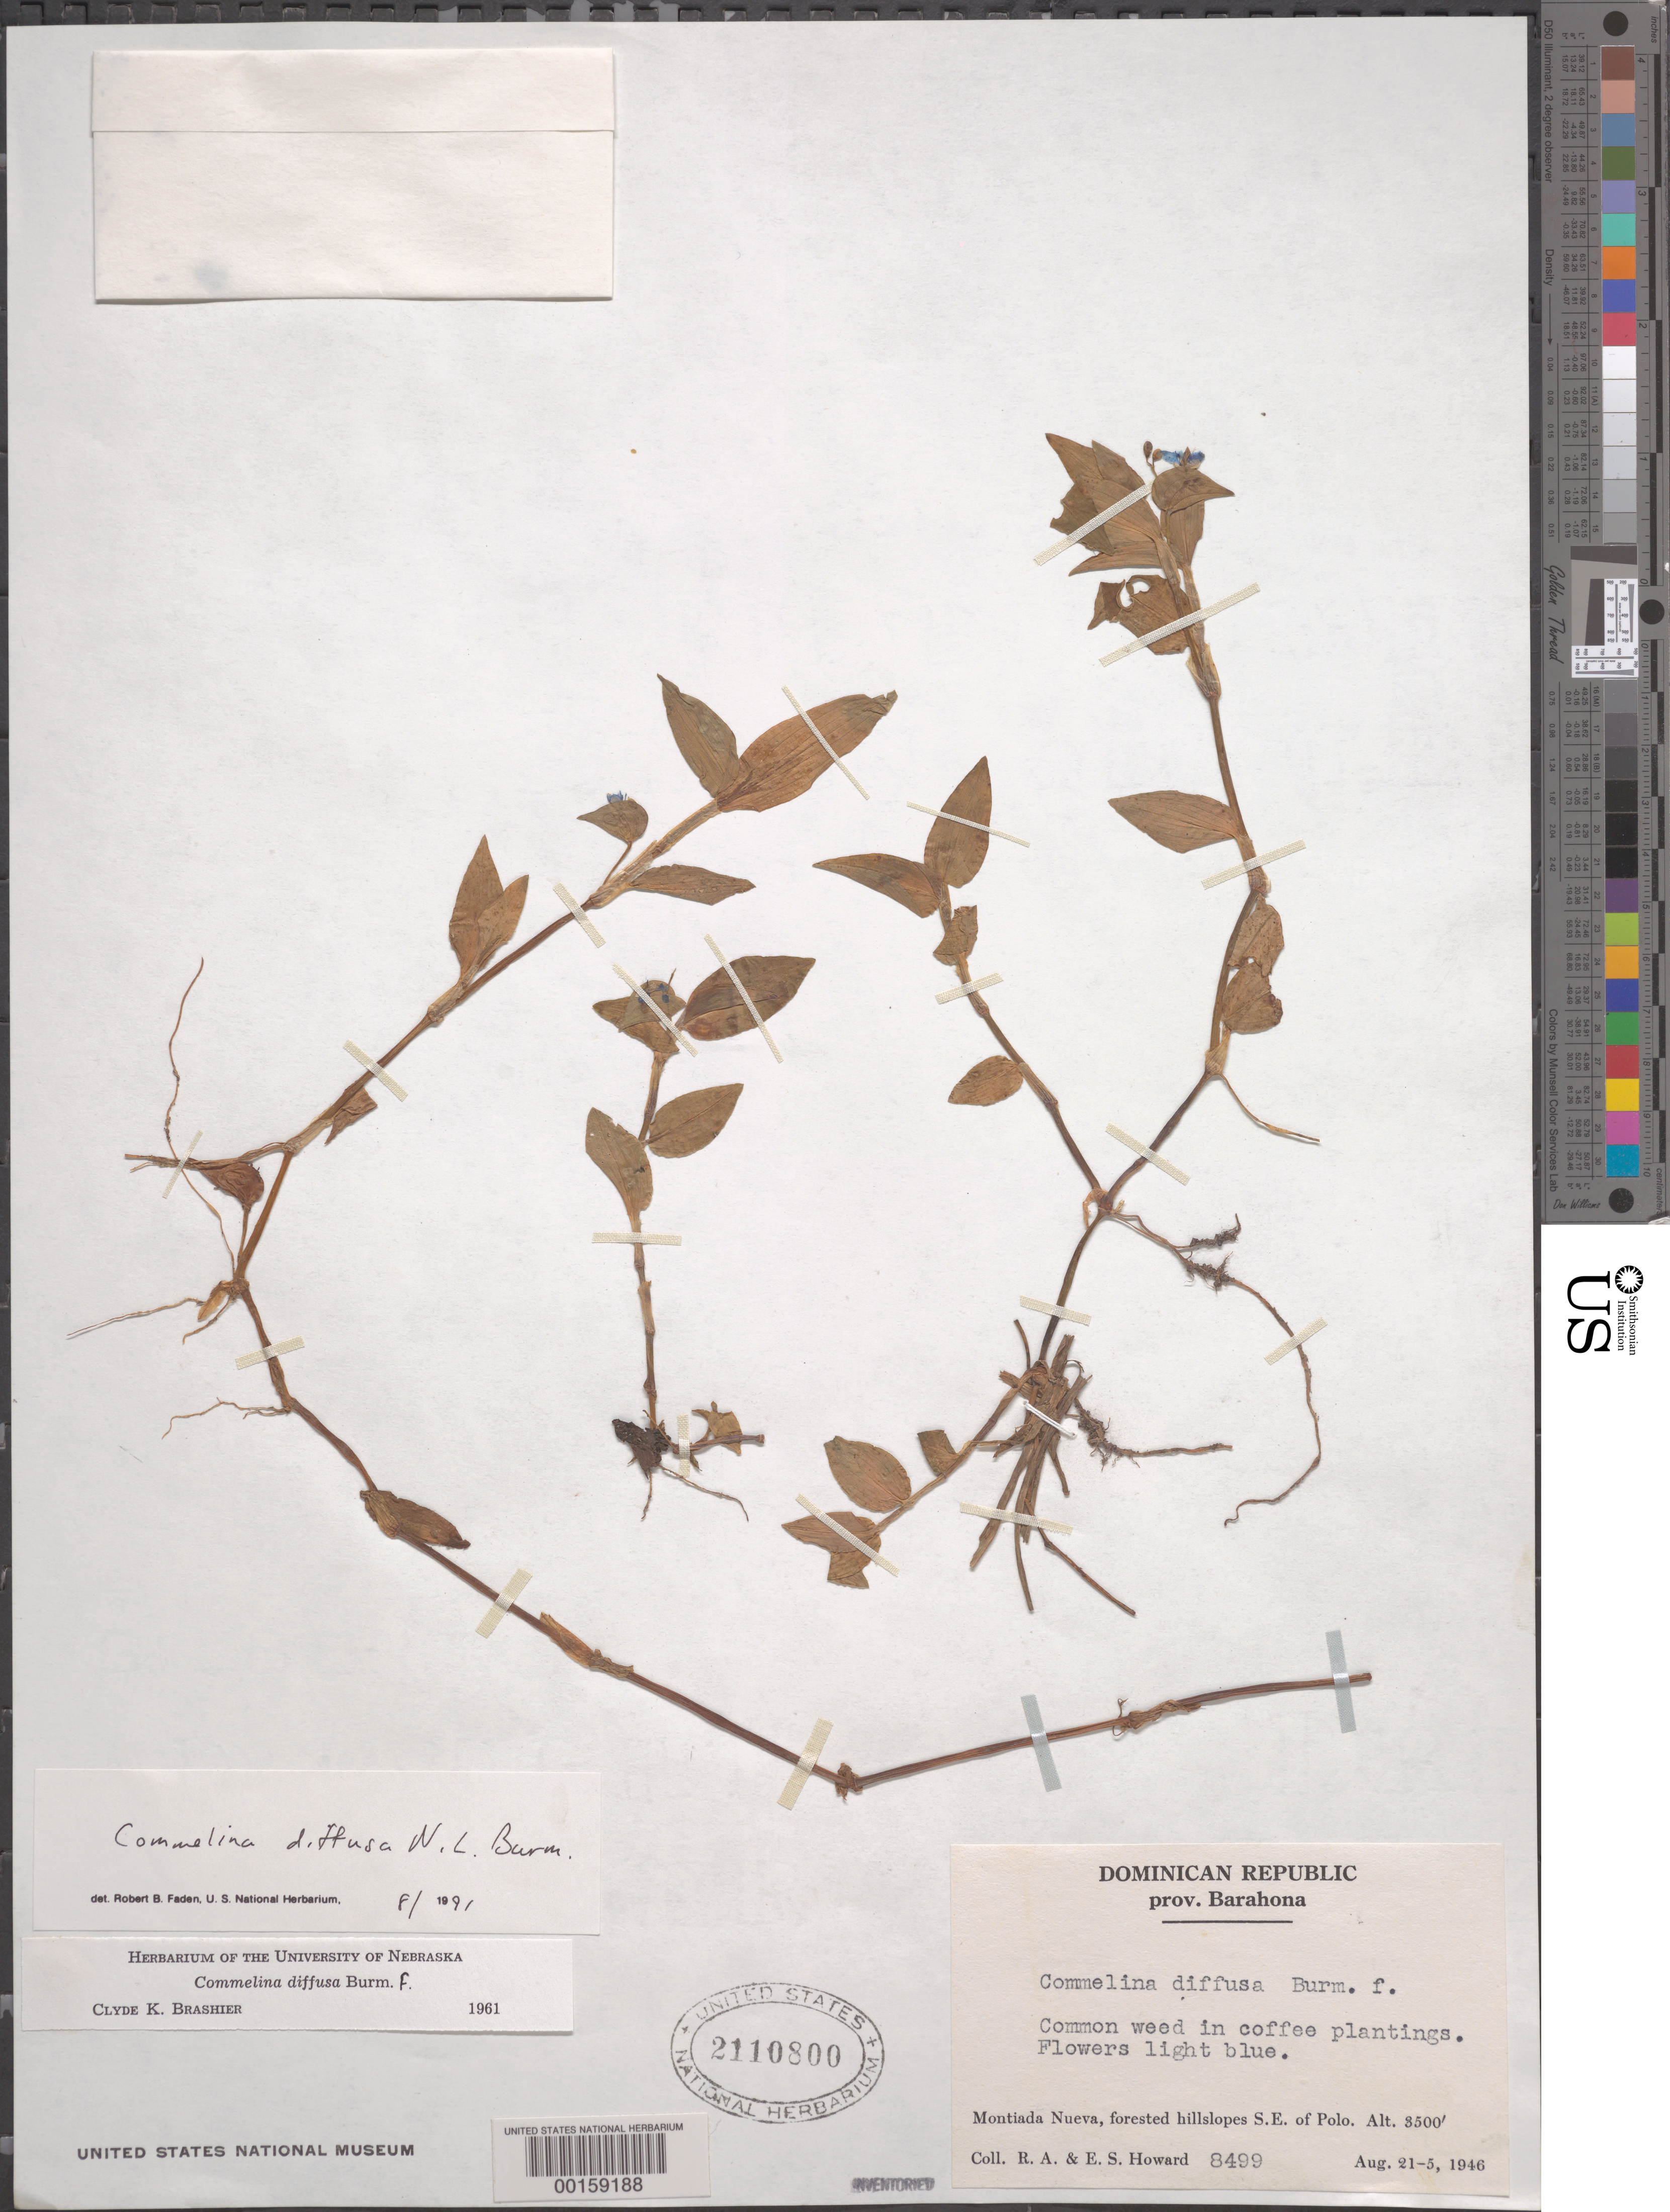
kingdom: Plantae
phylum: Tracheophyta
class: Liliopsida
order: Commelinales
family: Commelinaceae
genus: Commelina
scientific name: Commelina diffusa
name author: Burm. f.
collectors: R. A. Howard & E. S. Howard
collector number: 8499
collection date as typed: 21 Aug 1946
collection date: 1946-08-21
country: Dominican Republic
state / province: Barahona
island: Hispaniola Island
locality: Montiada nueva; se of polo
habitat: Forested slopes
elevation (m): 1068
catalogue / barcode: US 2110800